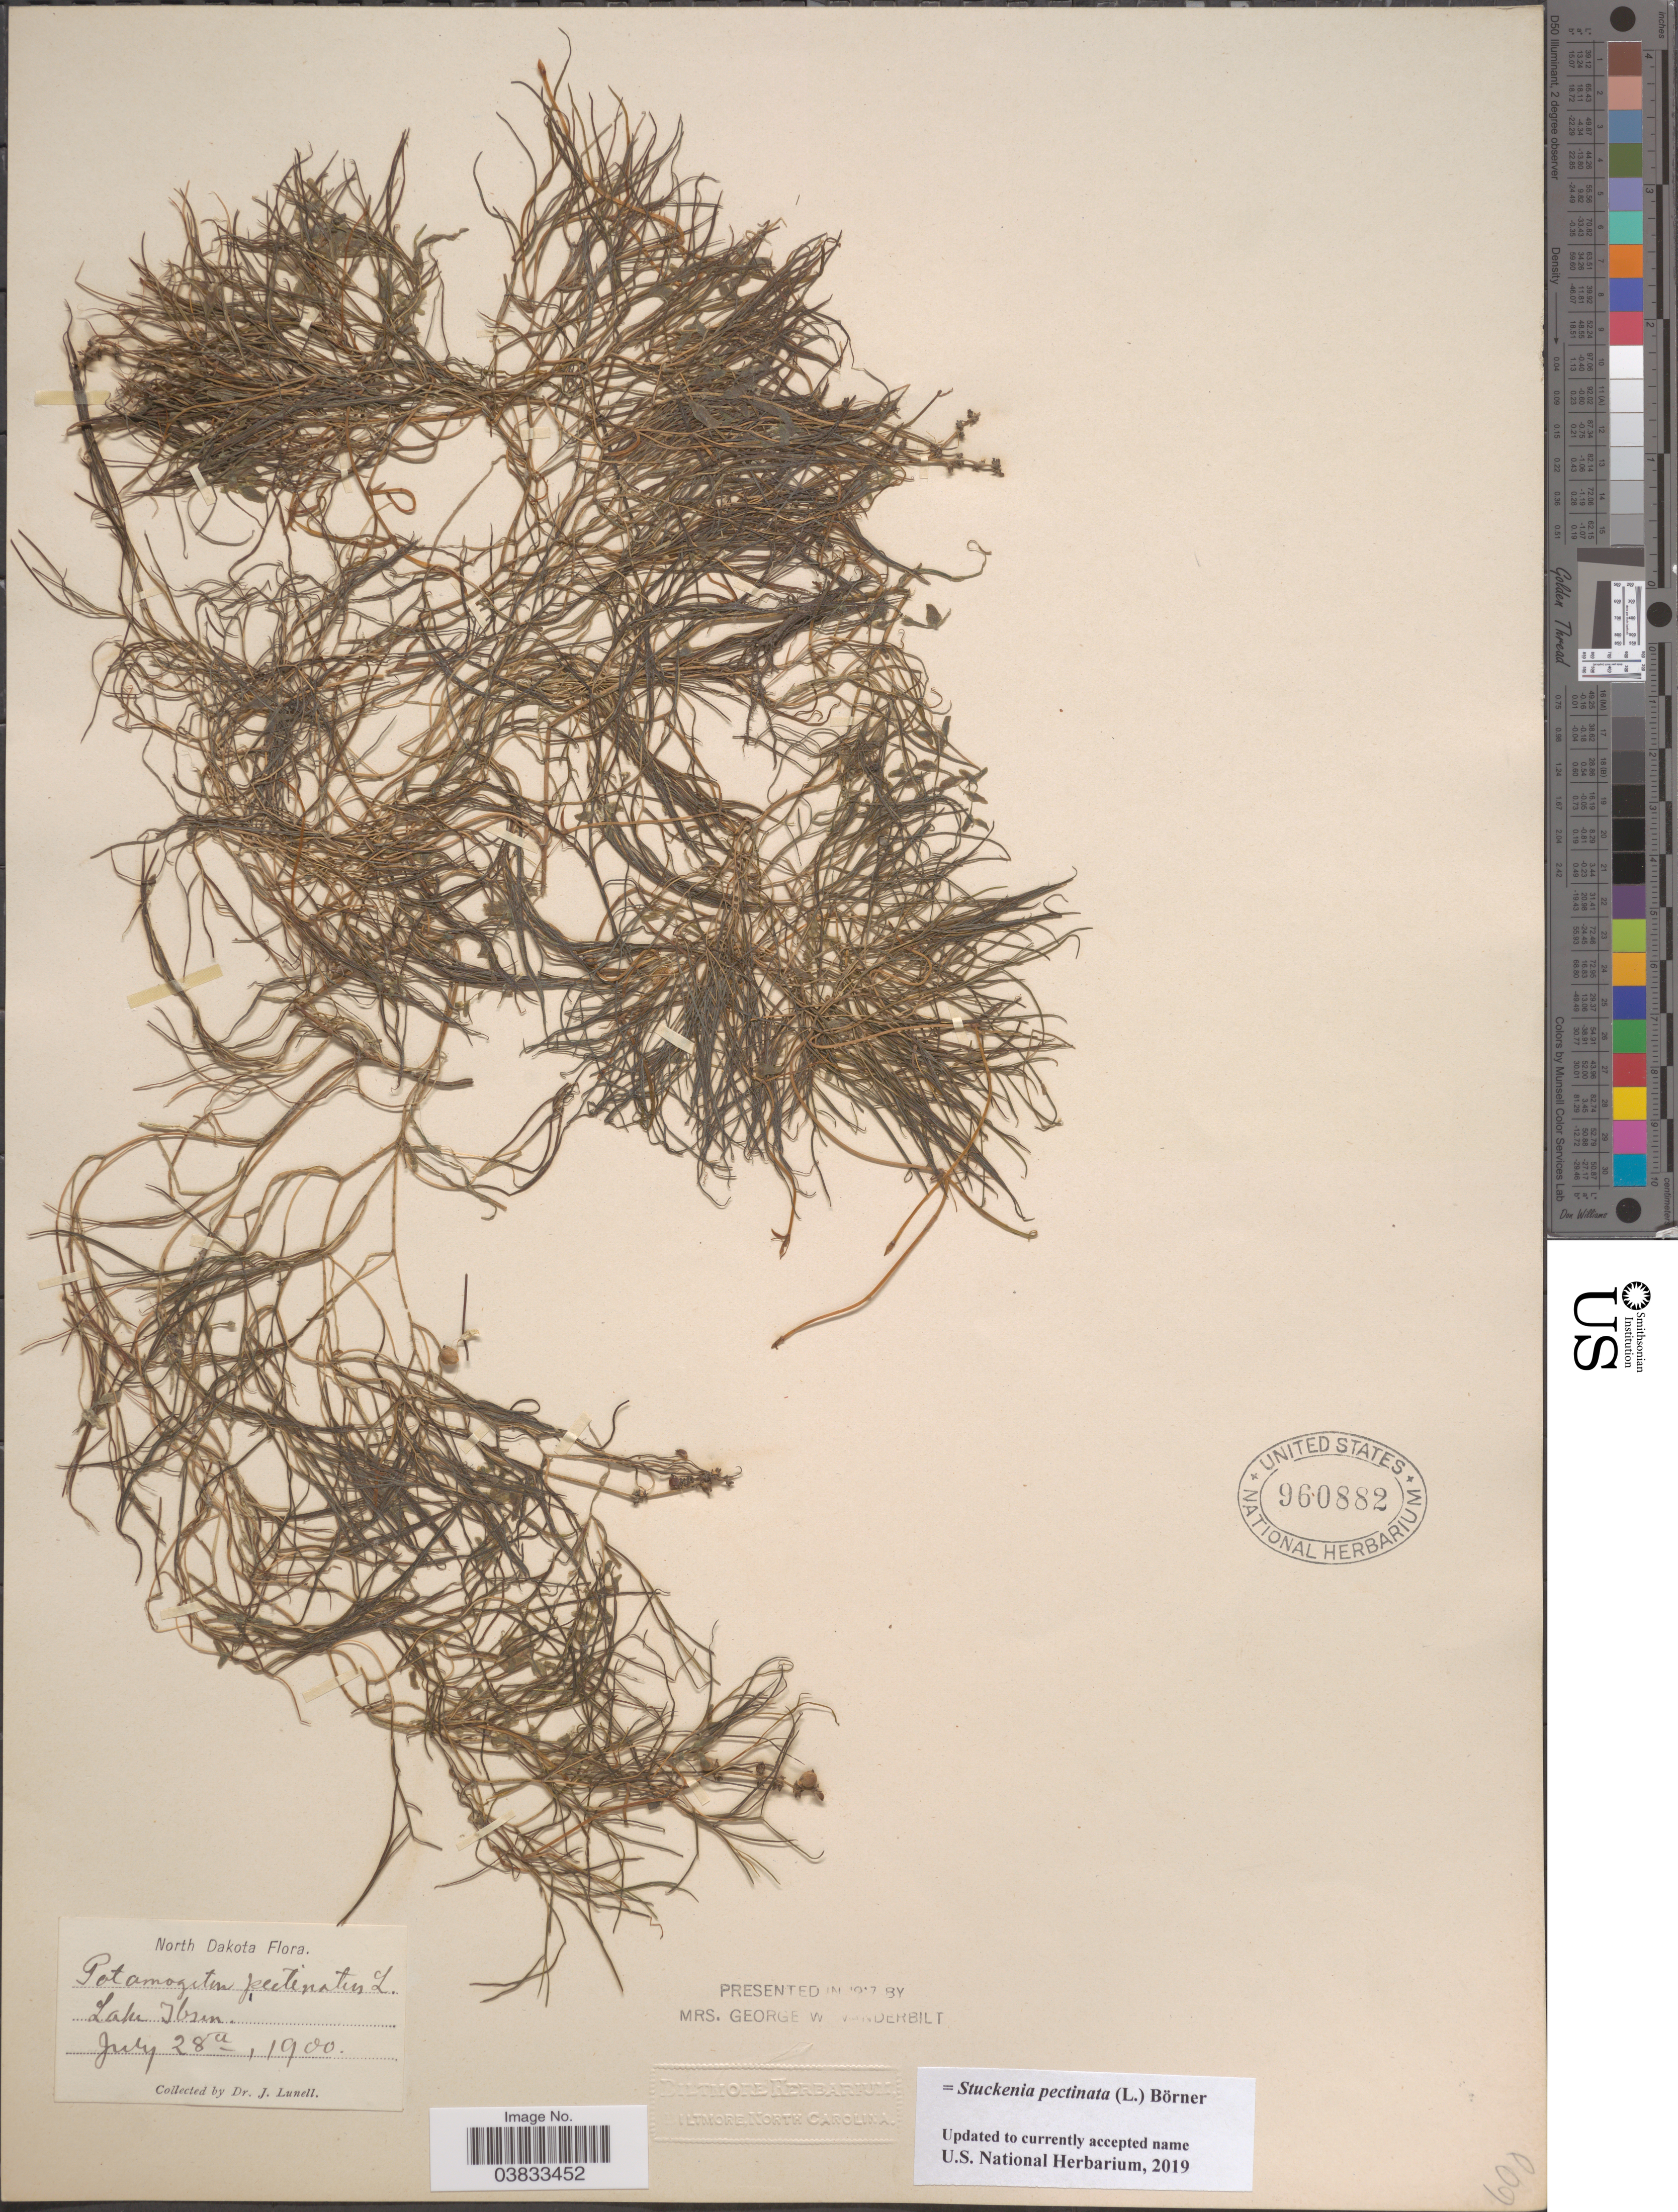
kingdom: Plantae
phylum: Tracheophyta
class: Liliopsida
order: Alismatales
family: Potamogetonaceae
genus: Stuckenia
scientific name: Stuckenia pectinata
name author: (L.) Börner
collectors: J. Lunell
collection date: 1900-07-28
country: United States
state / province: North Dakota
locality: Lake Ibsen.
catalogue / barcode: US 960882